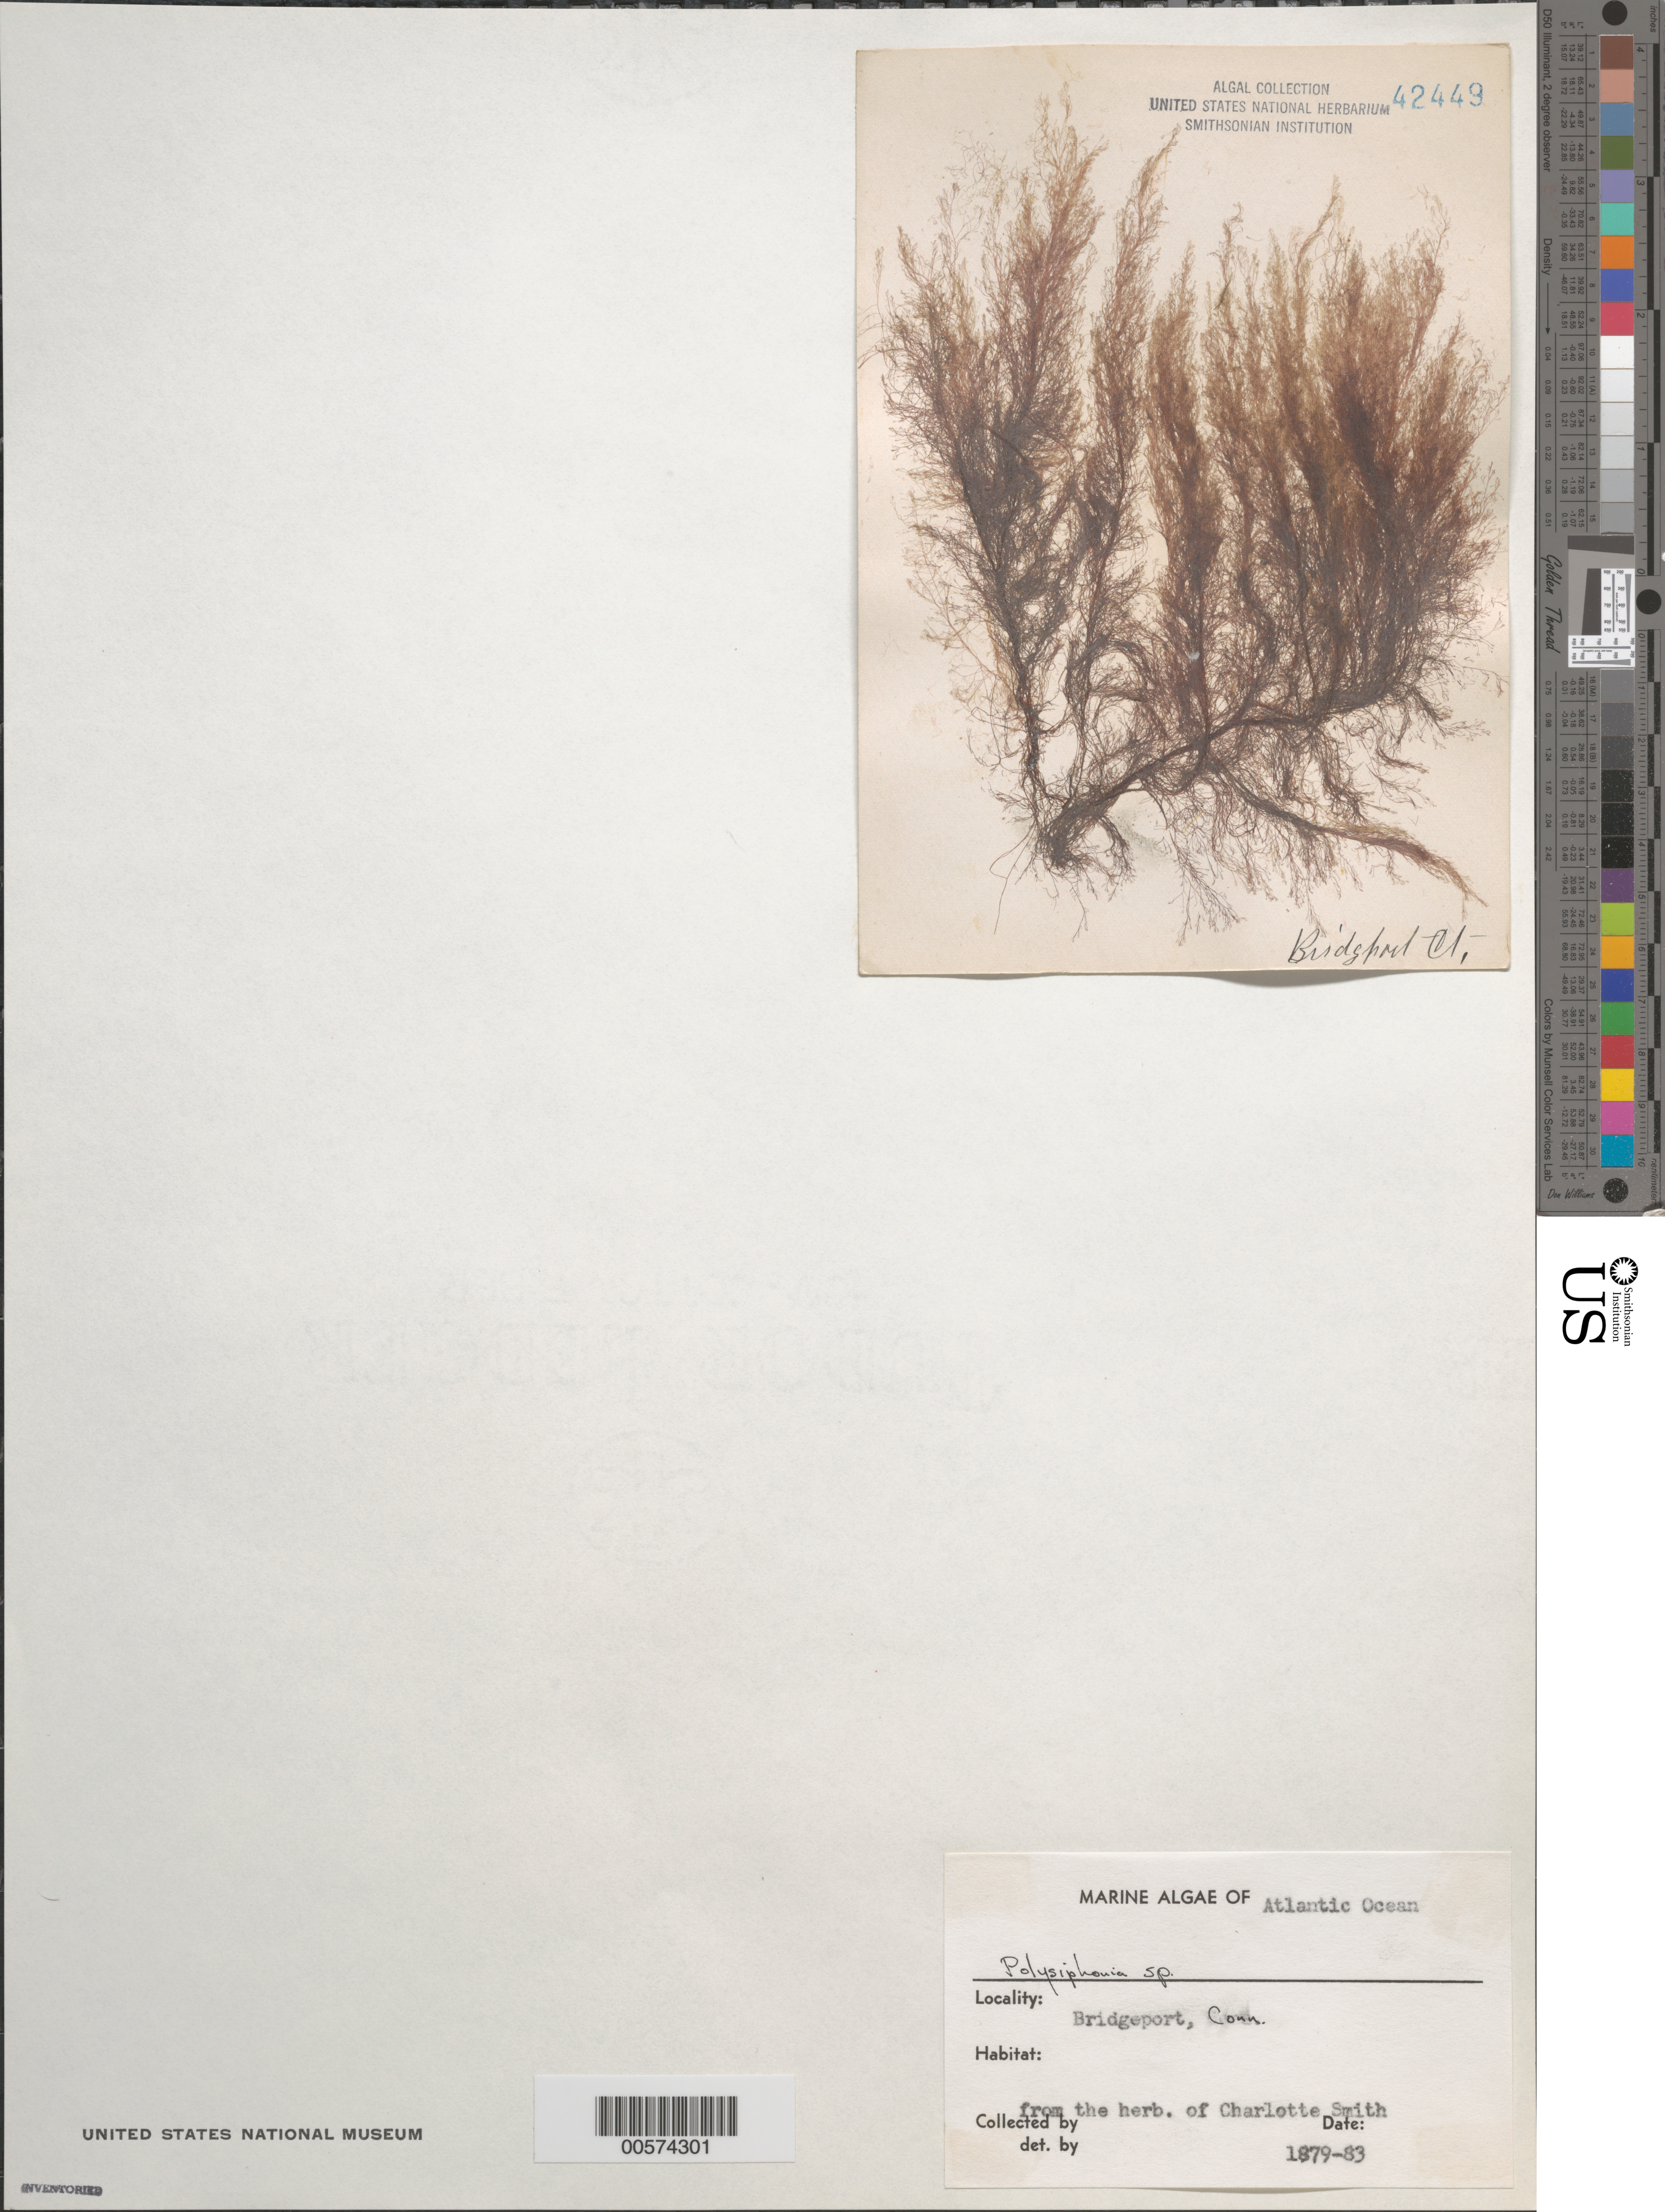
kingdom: Plantae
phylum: Rhodophyta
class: Florideophyceae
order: Ceramiales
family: Rhodomelaceae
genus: Polysiphonia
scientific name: Polysiphonia sp.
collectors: C. Smith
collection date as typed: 1879 TO -- --- 1883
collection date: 1879/1883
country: United States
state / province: Connecticut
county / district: Fairfield County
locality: Bridgeport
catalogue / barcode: US 42449